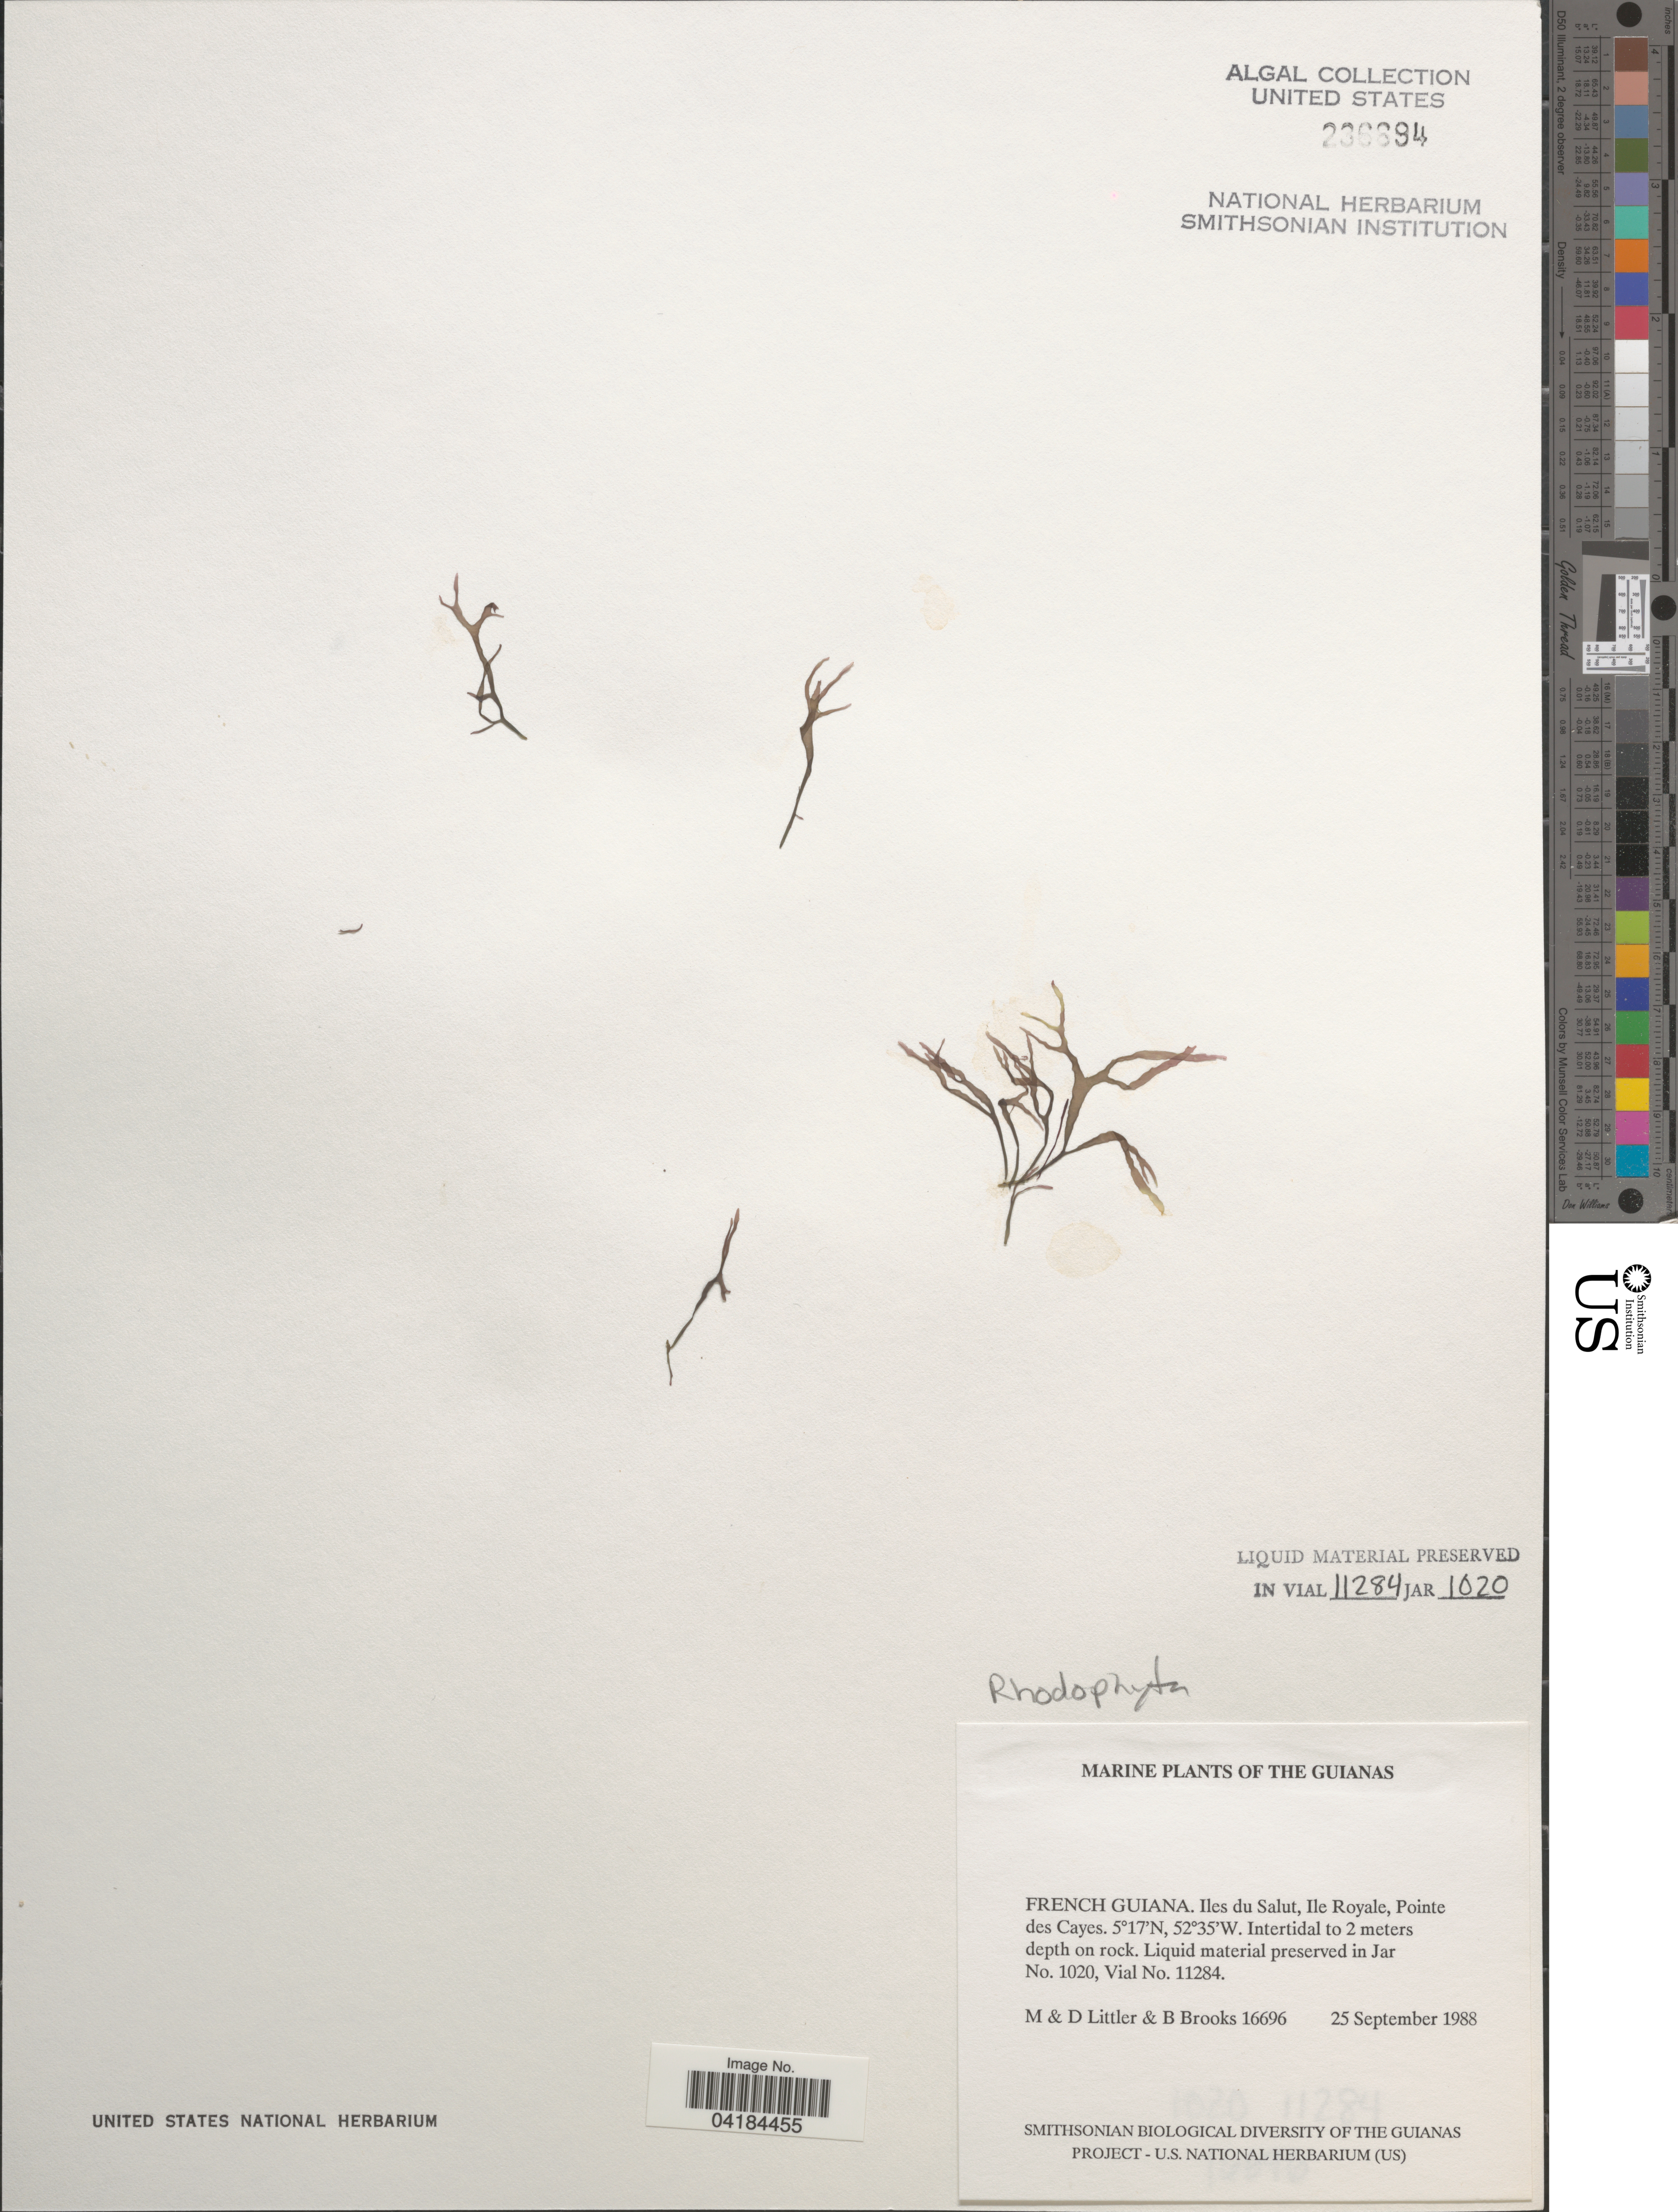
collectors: M. Littler, D. S. Littler & B. Brooks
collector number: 16696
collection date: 1988-09-25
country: French Guiana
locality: The Guianas. Iles du Salut, Ile Royale, Pointe des Cayes.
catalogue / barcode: US 236694